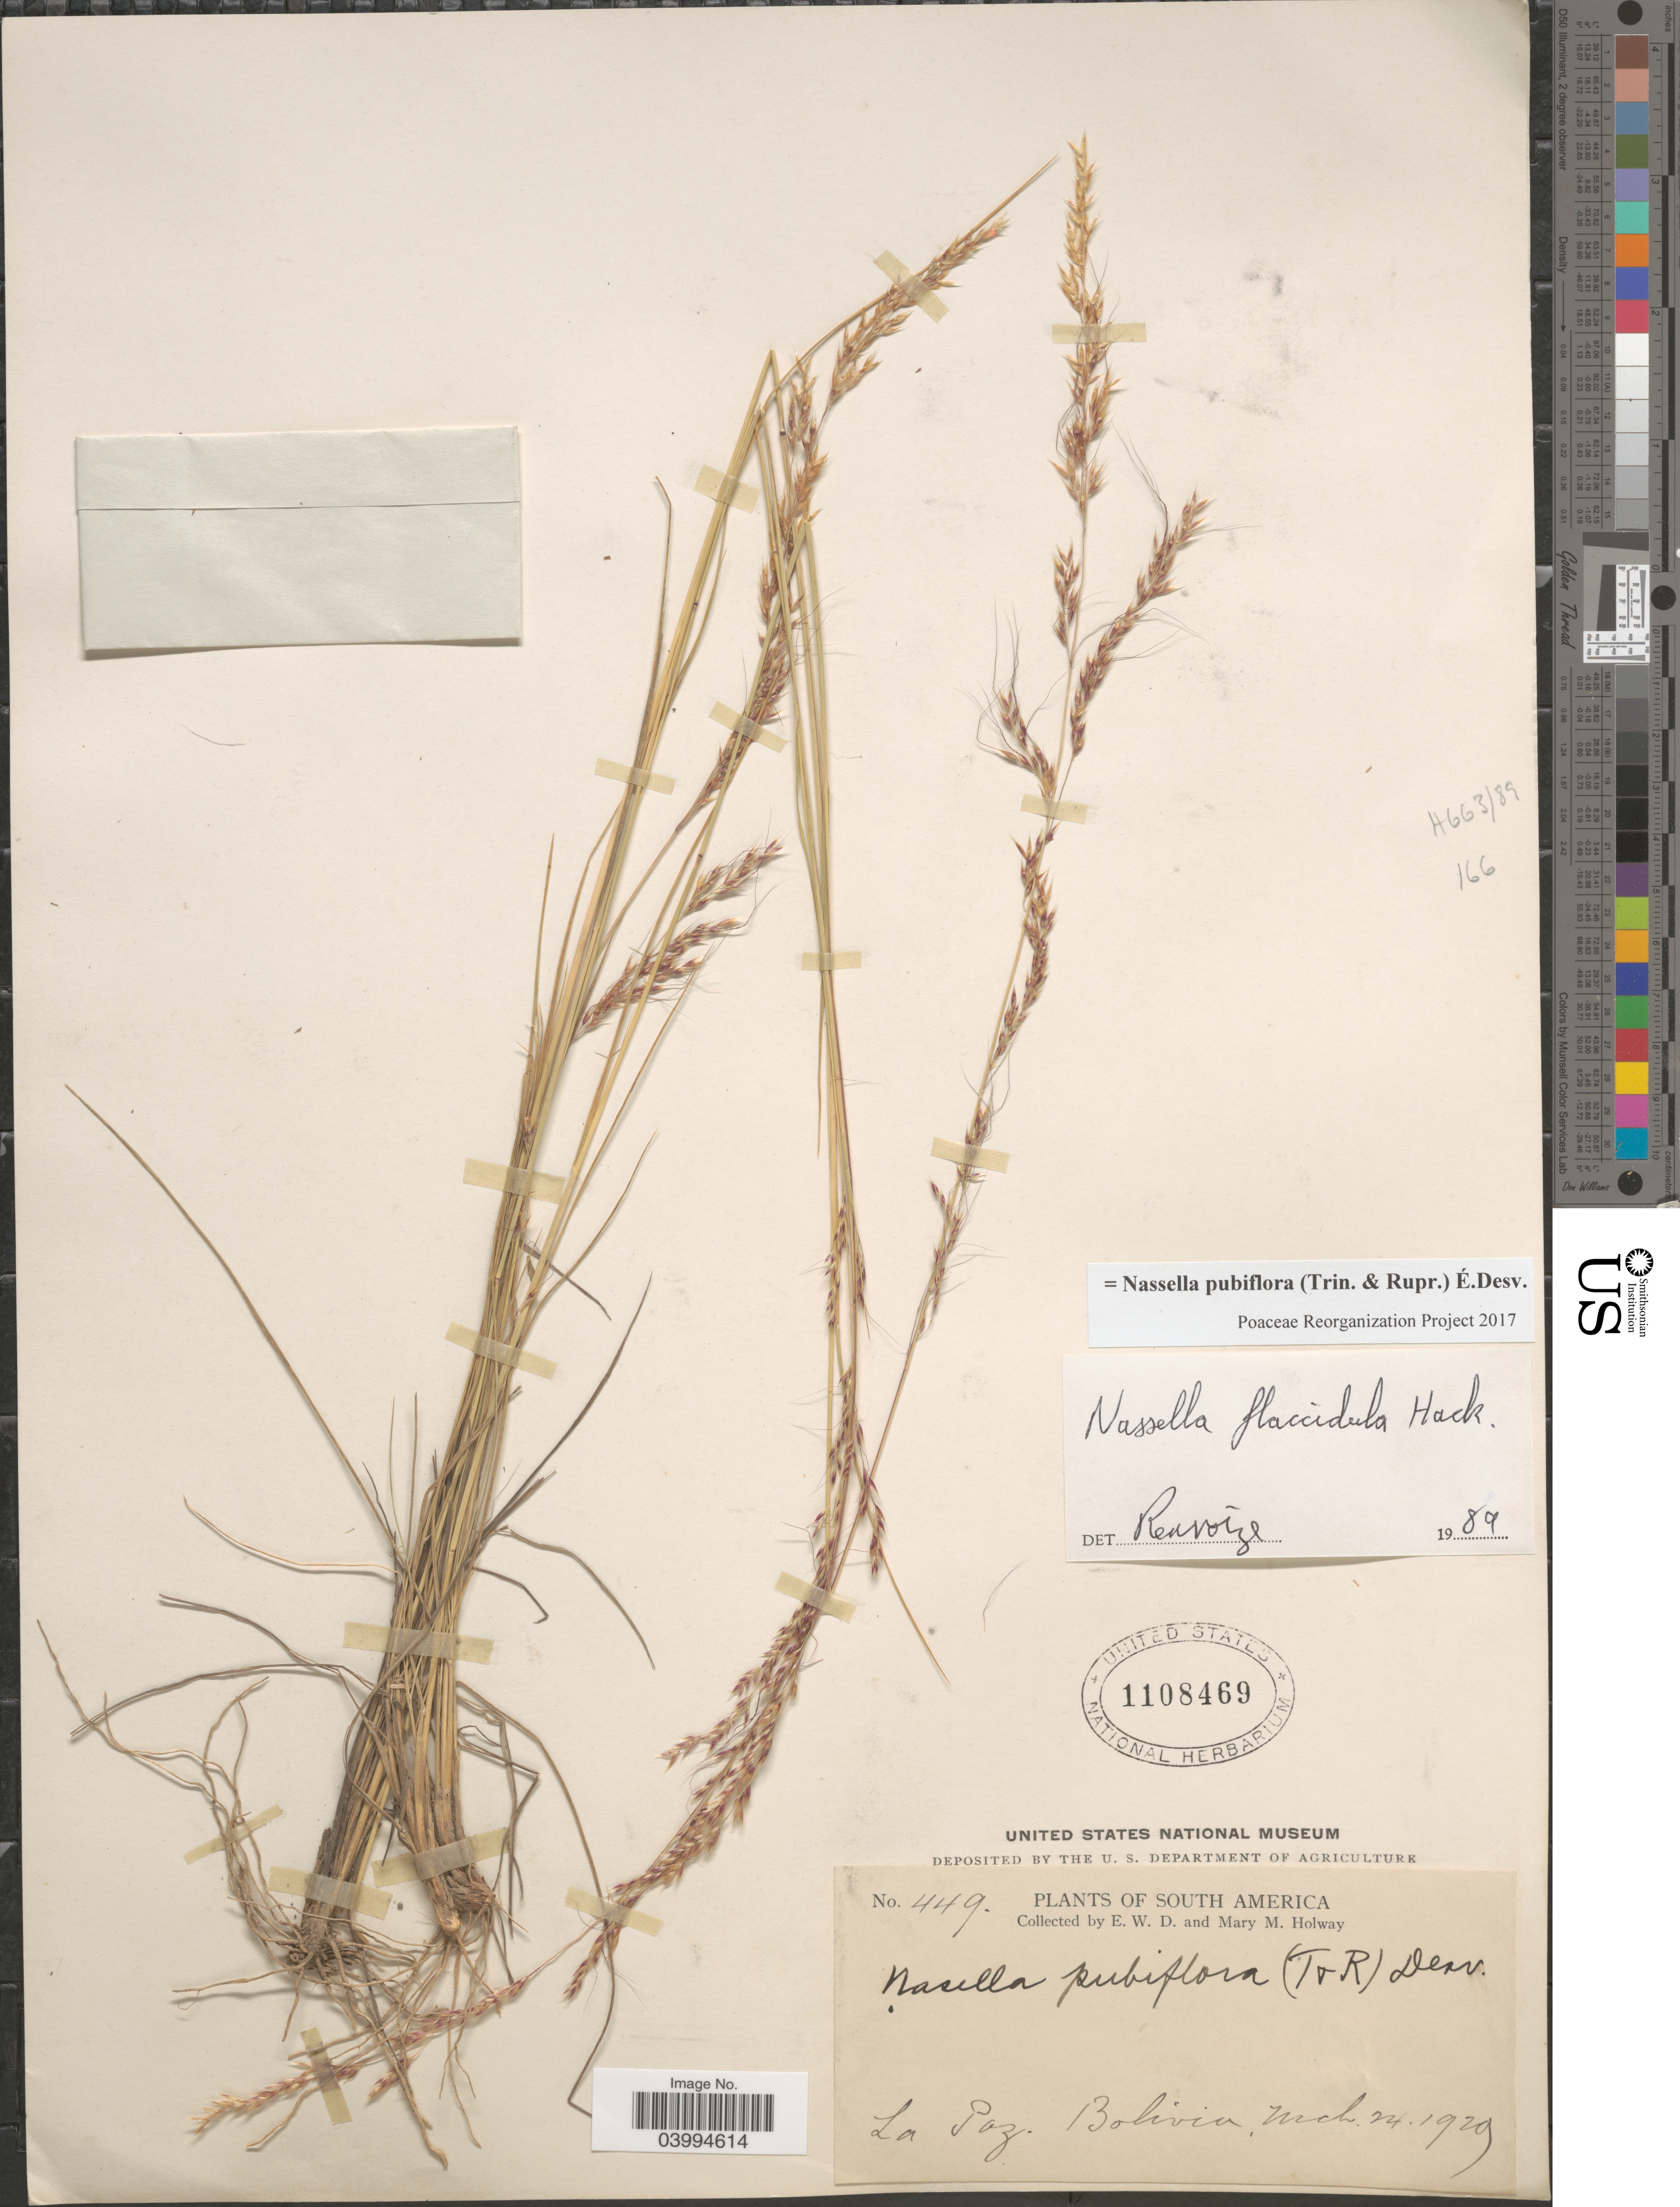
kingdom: Plantae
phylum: Tracheophyta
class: Liliopsida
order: Poales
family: Poaceae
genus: Nassella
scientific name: Nassella pubiflora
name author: (Trin. & Rupr.) É. Desv.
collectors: E. W. D. Holway & M. M. Holway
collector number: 449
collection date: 1929-03-24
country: Bolivia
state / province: La Paz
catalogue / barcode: US 1108469